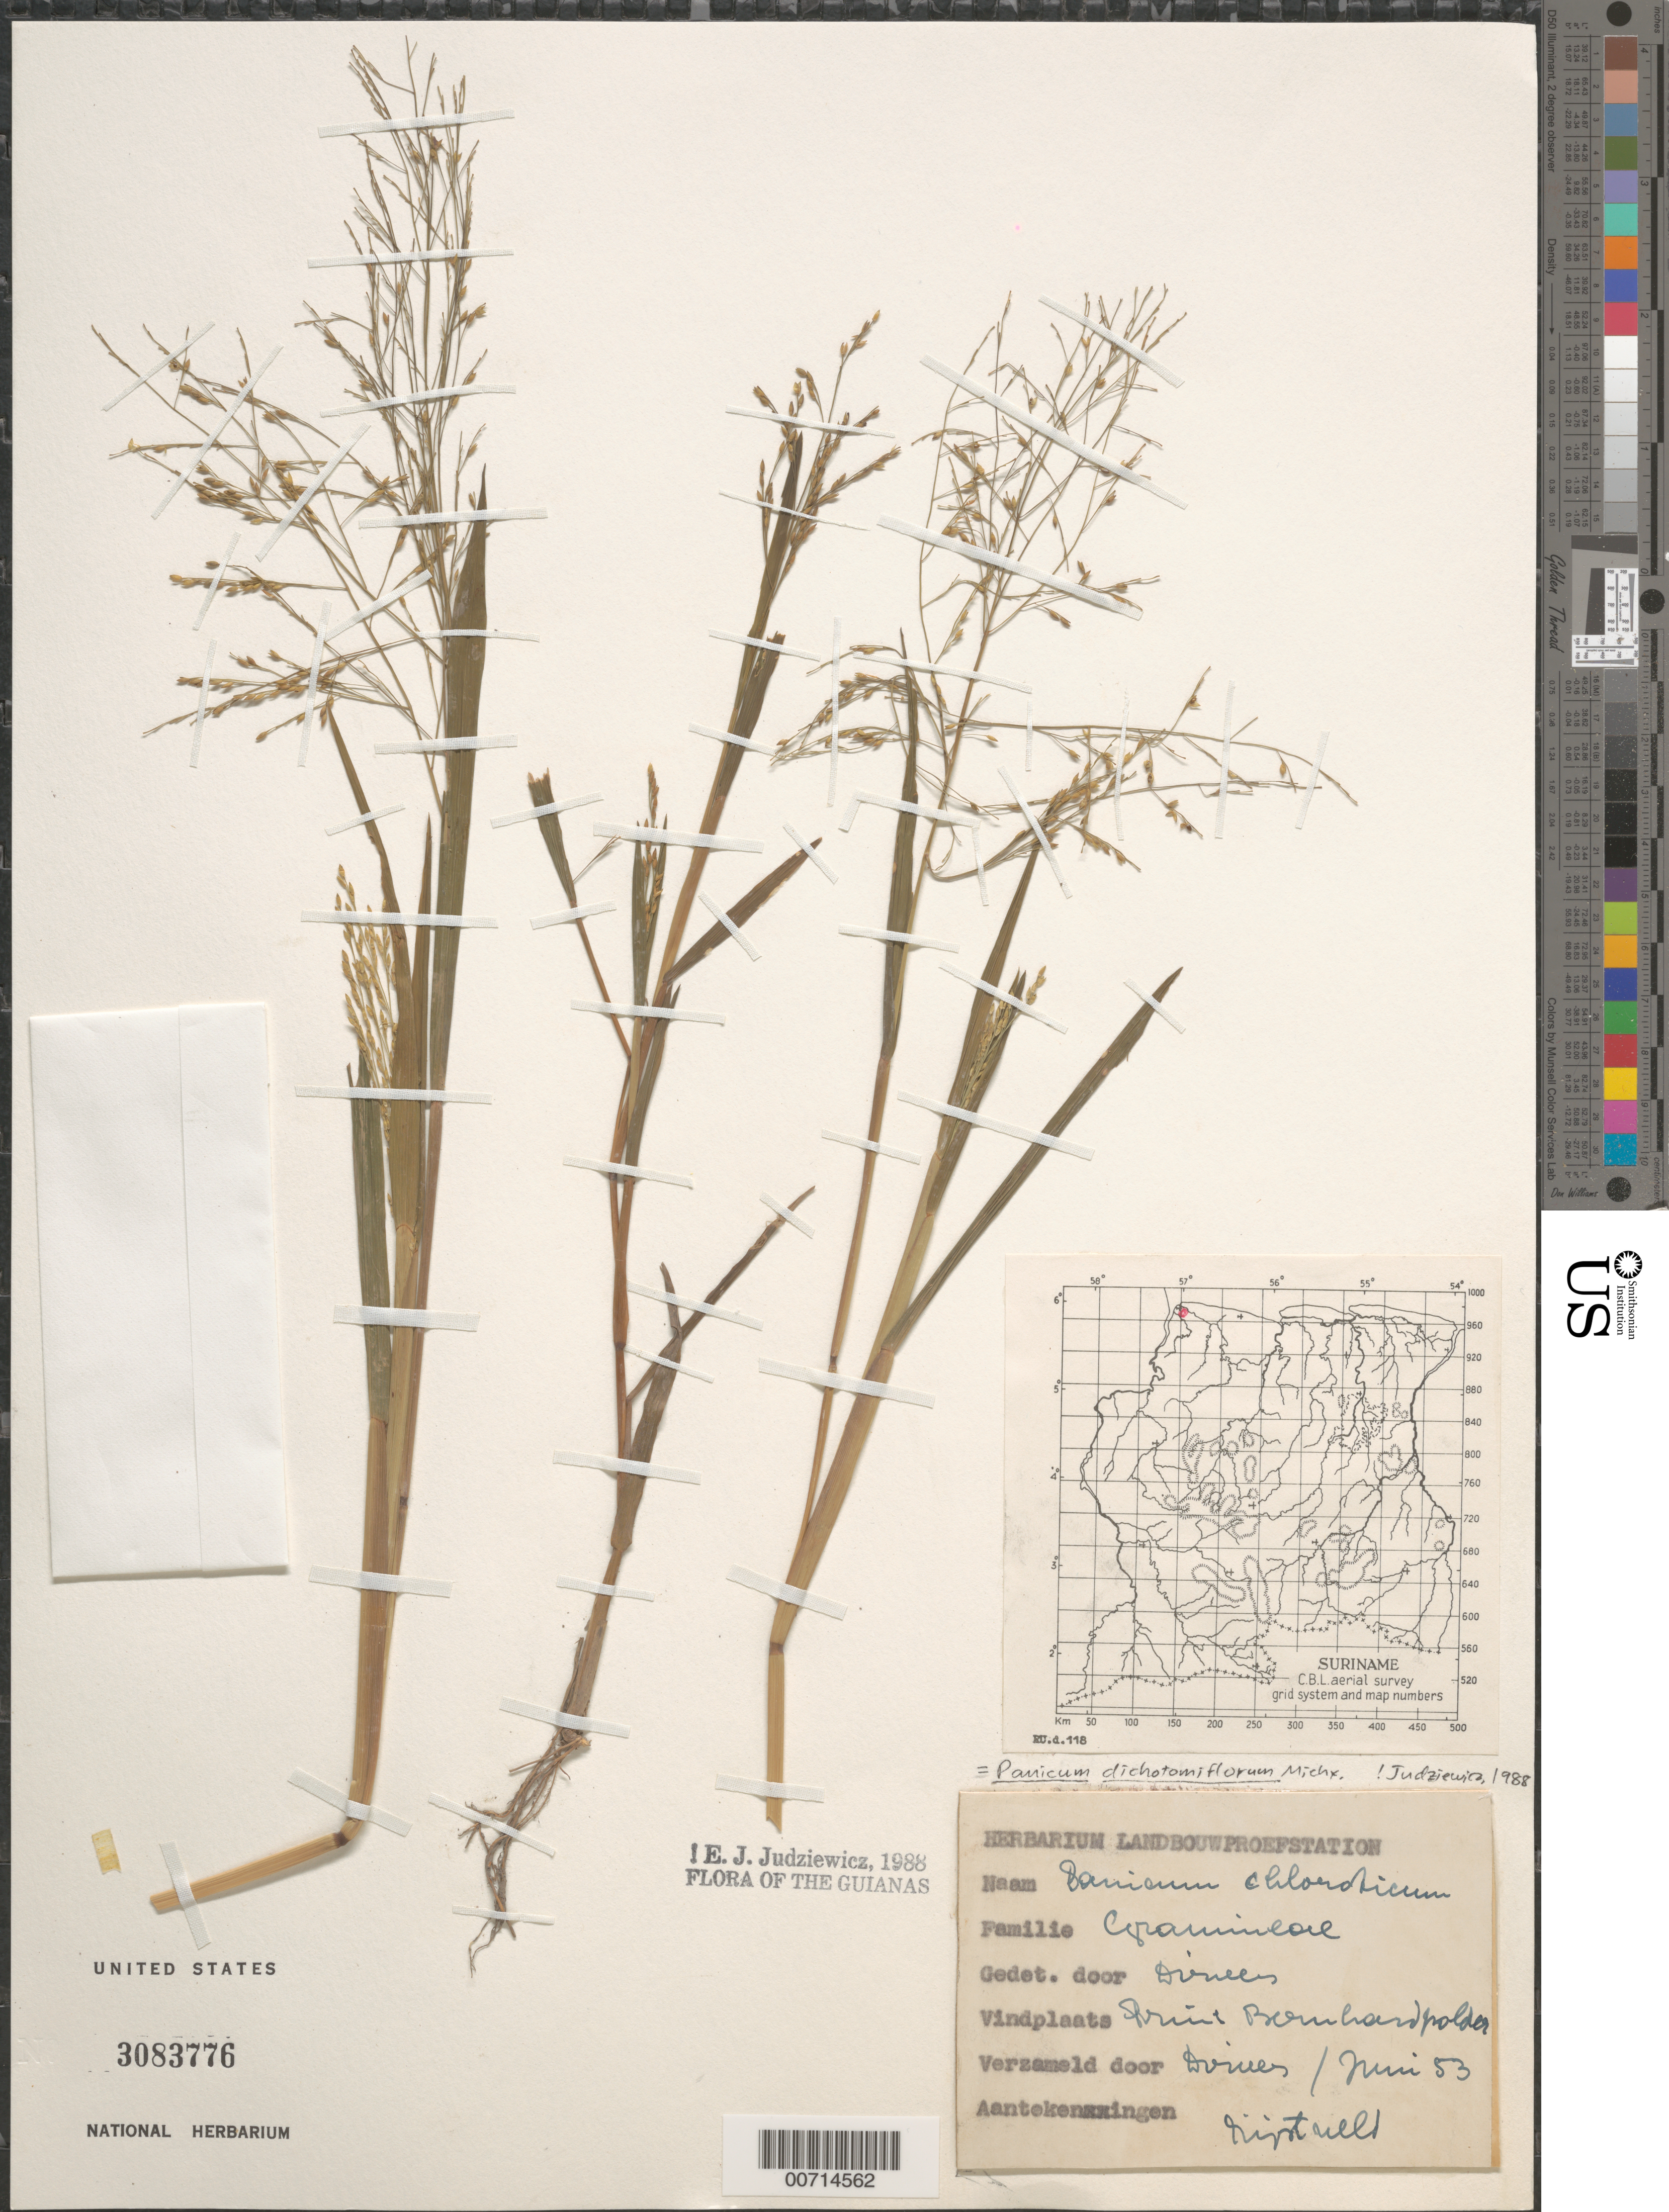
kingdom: Plantae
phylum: Tracheophyta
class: Liliopsida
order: Poales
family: Poaceae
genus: Panicum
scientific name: Panicum dichotomiflorum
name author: Michx.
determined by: Judziewicz, E. J.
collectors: J. Dirven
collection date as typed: Jun-53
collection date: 1953-06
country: Suriname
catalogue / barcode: US 3083776